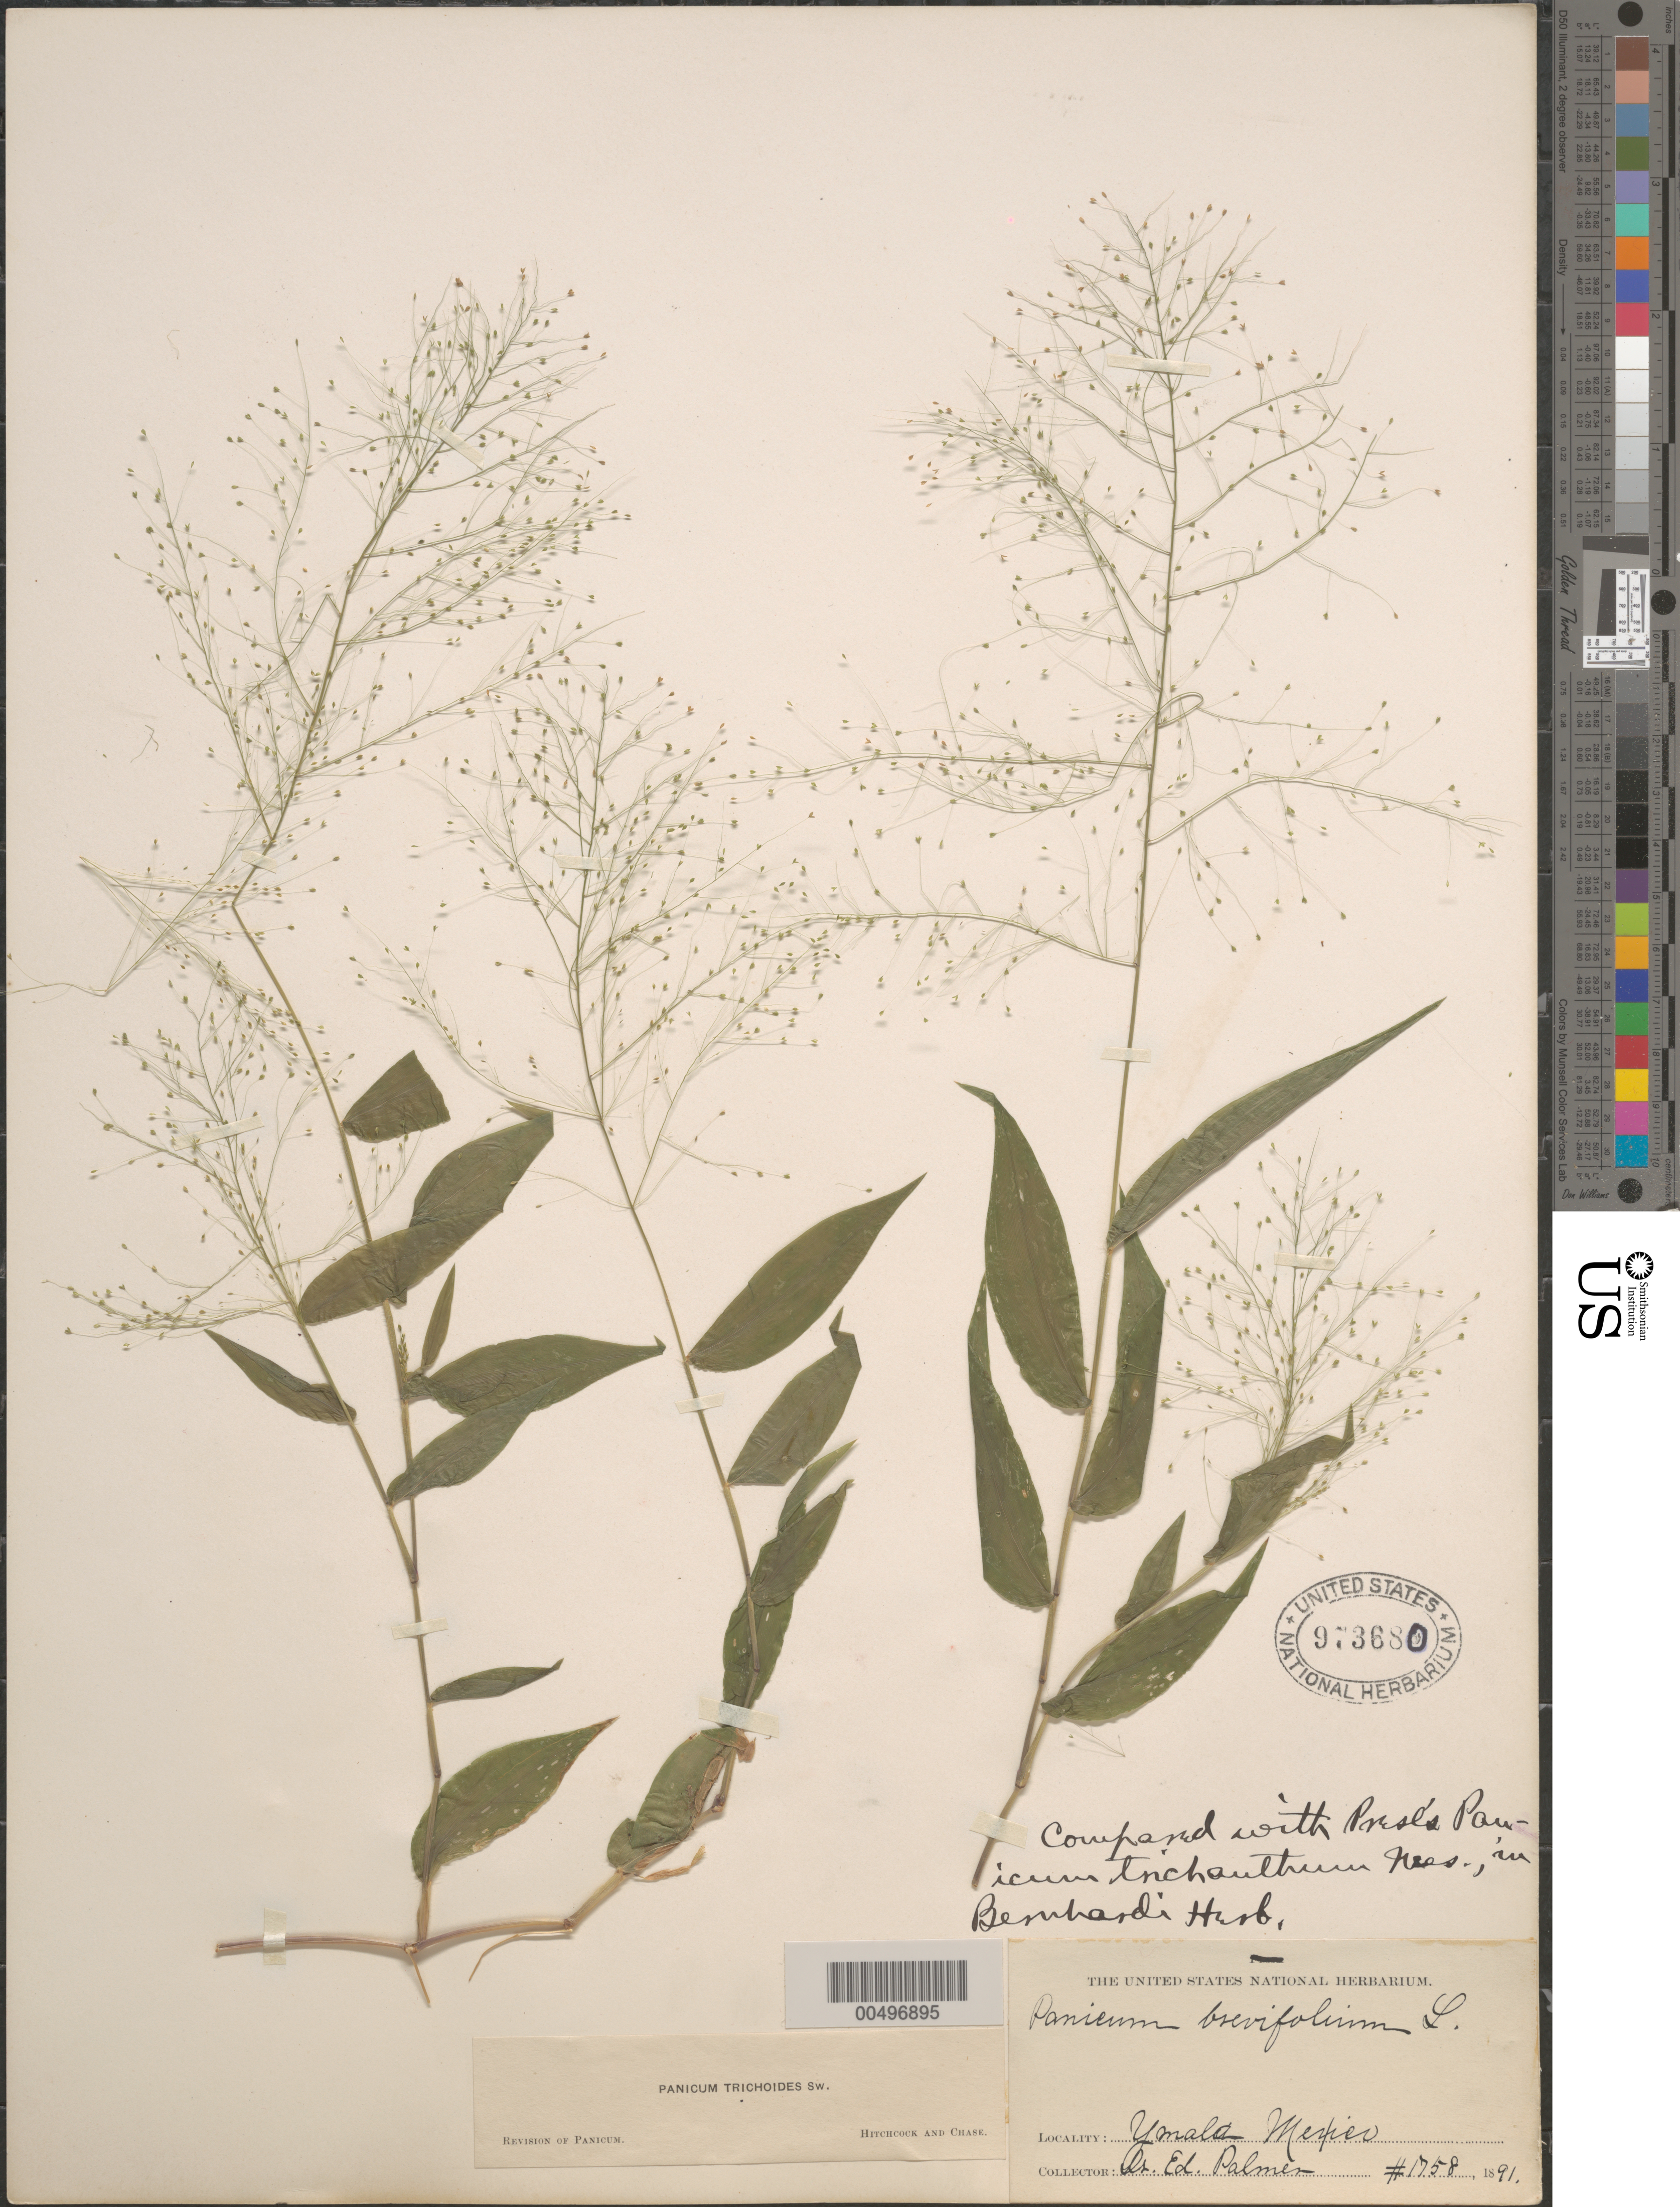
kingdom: Plantae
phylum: Tracheophyta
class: Liliopsida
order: Poales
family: Poaceae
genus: Panicum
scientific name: Panicum trichoides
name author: Sw.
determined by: Hitchcock, A. S.; Chase, [M.] A.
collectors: E. Palmer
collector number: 1758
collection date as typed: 1891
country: Mexico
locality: Ymala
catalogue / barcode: US 973680